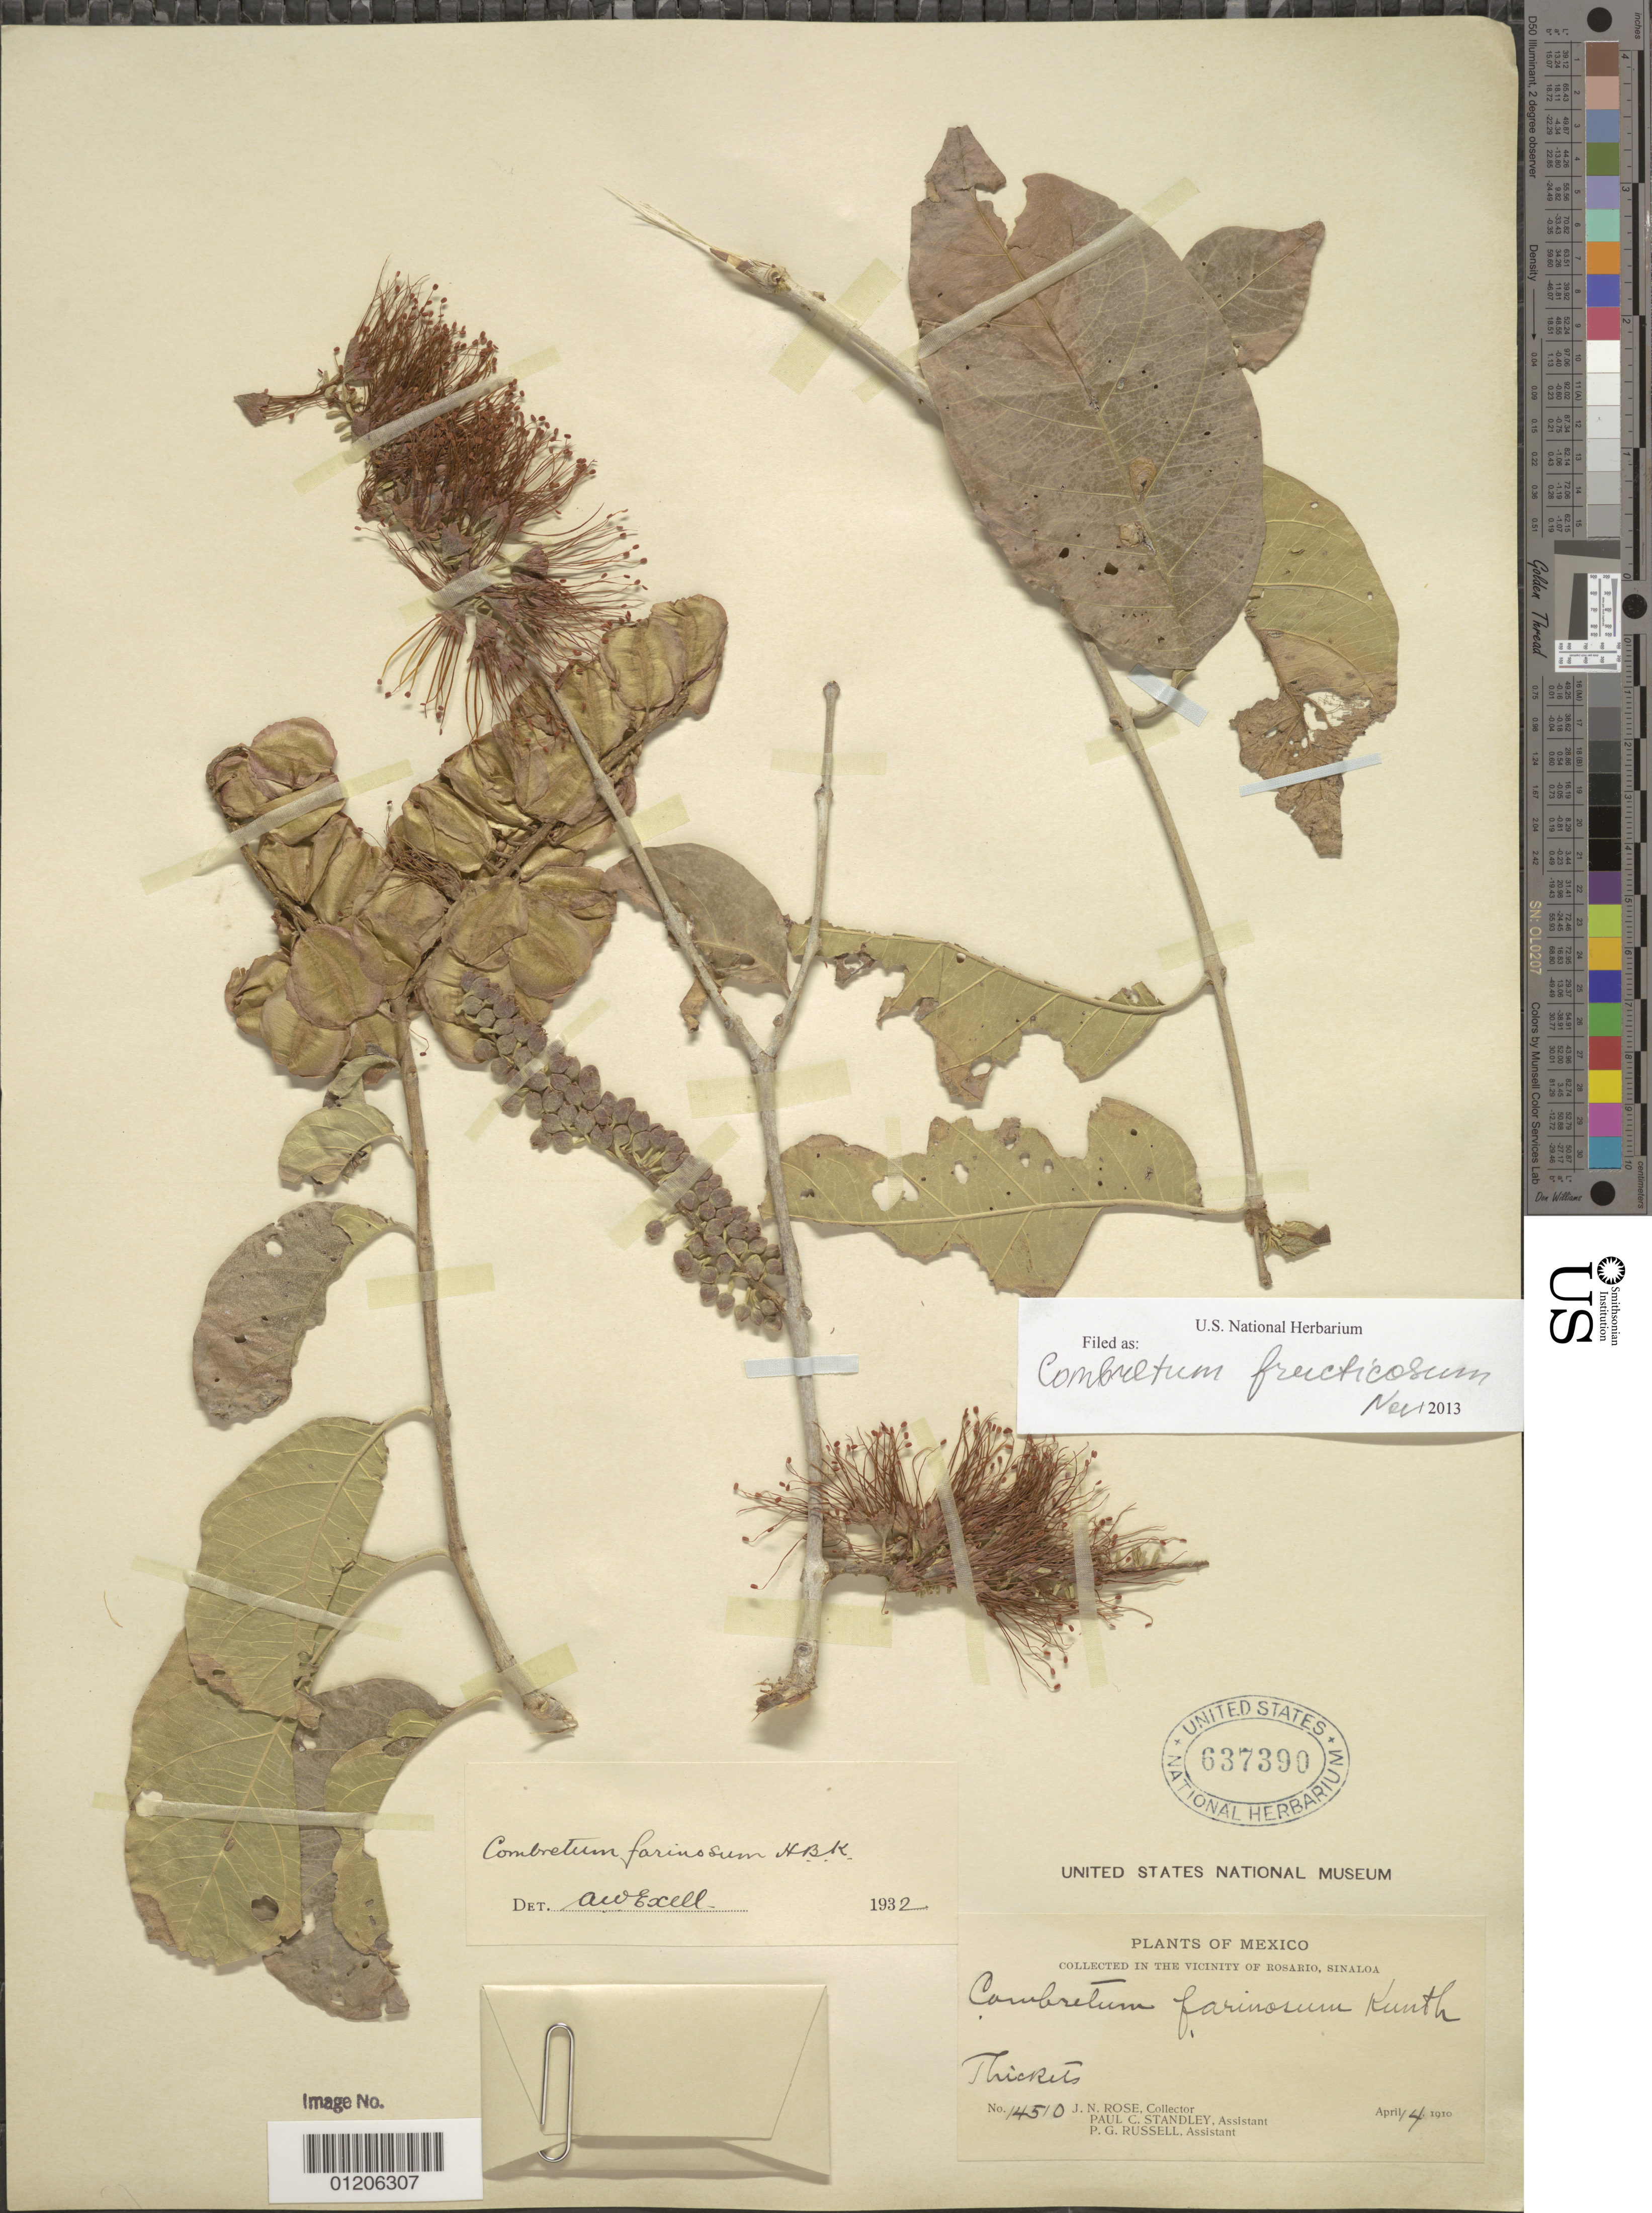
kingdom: Plantae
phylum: Tracheophyta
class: Magnoliopsida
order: Myrtales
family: Combretaceae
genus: Combretum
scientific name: Combretum fruticosum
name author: (Loefl.) Stuntz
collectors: J. N. Rose, P. C. Standley & P. G. Russell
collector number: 14510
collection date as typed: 14 Apr 1910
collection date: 1910-04-14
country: Mexico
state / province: Sinaloa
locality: Vicinity of Rosario, Sinaloa.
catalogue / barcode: US 637390